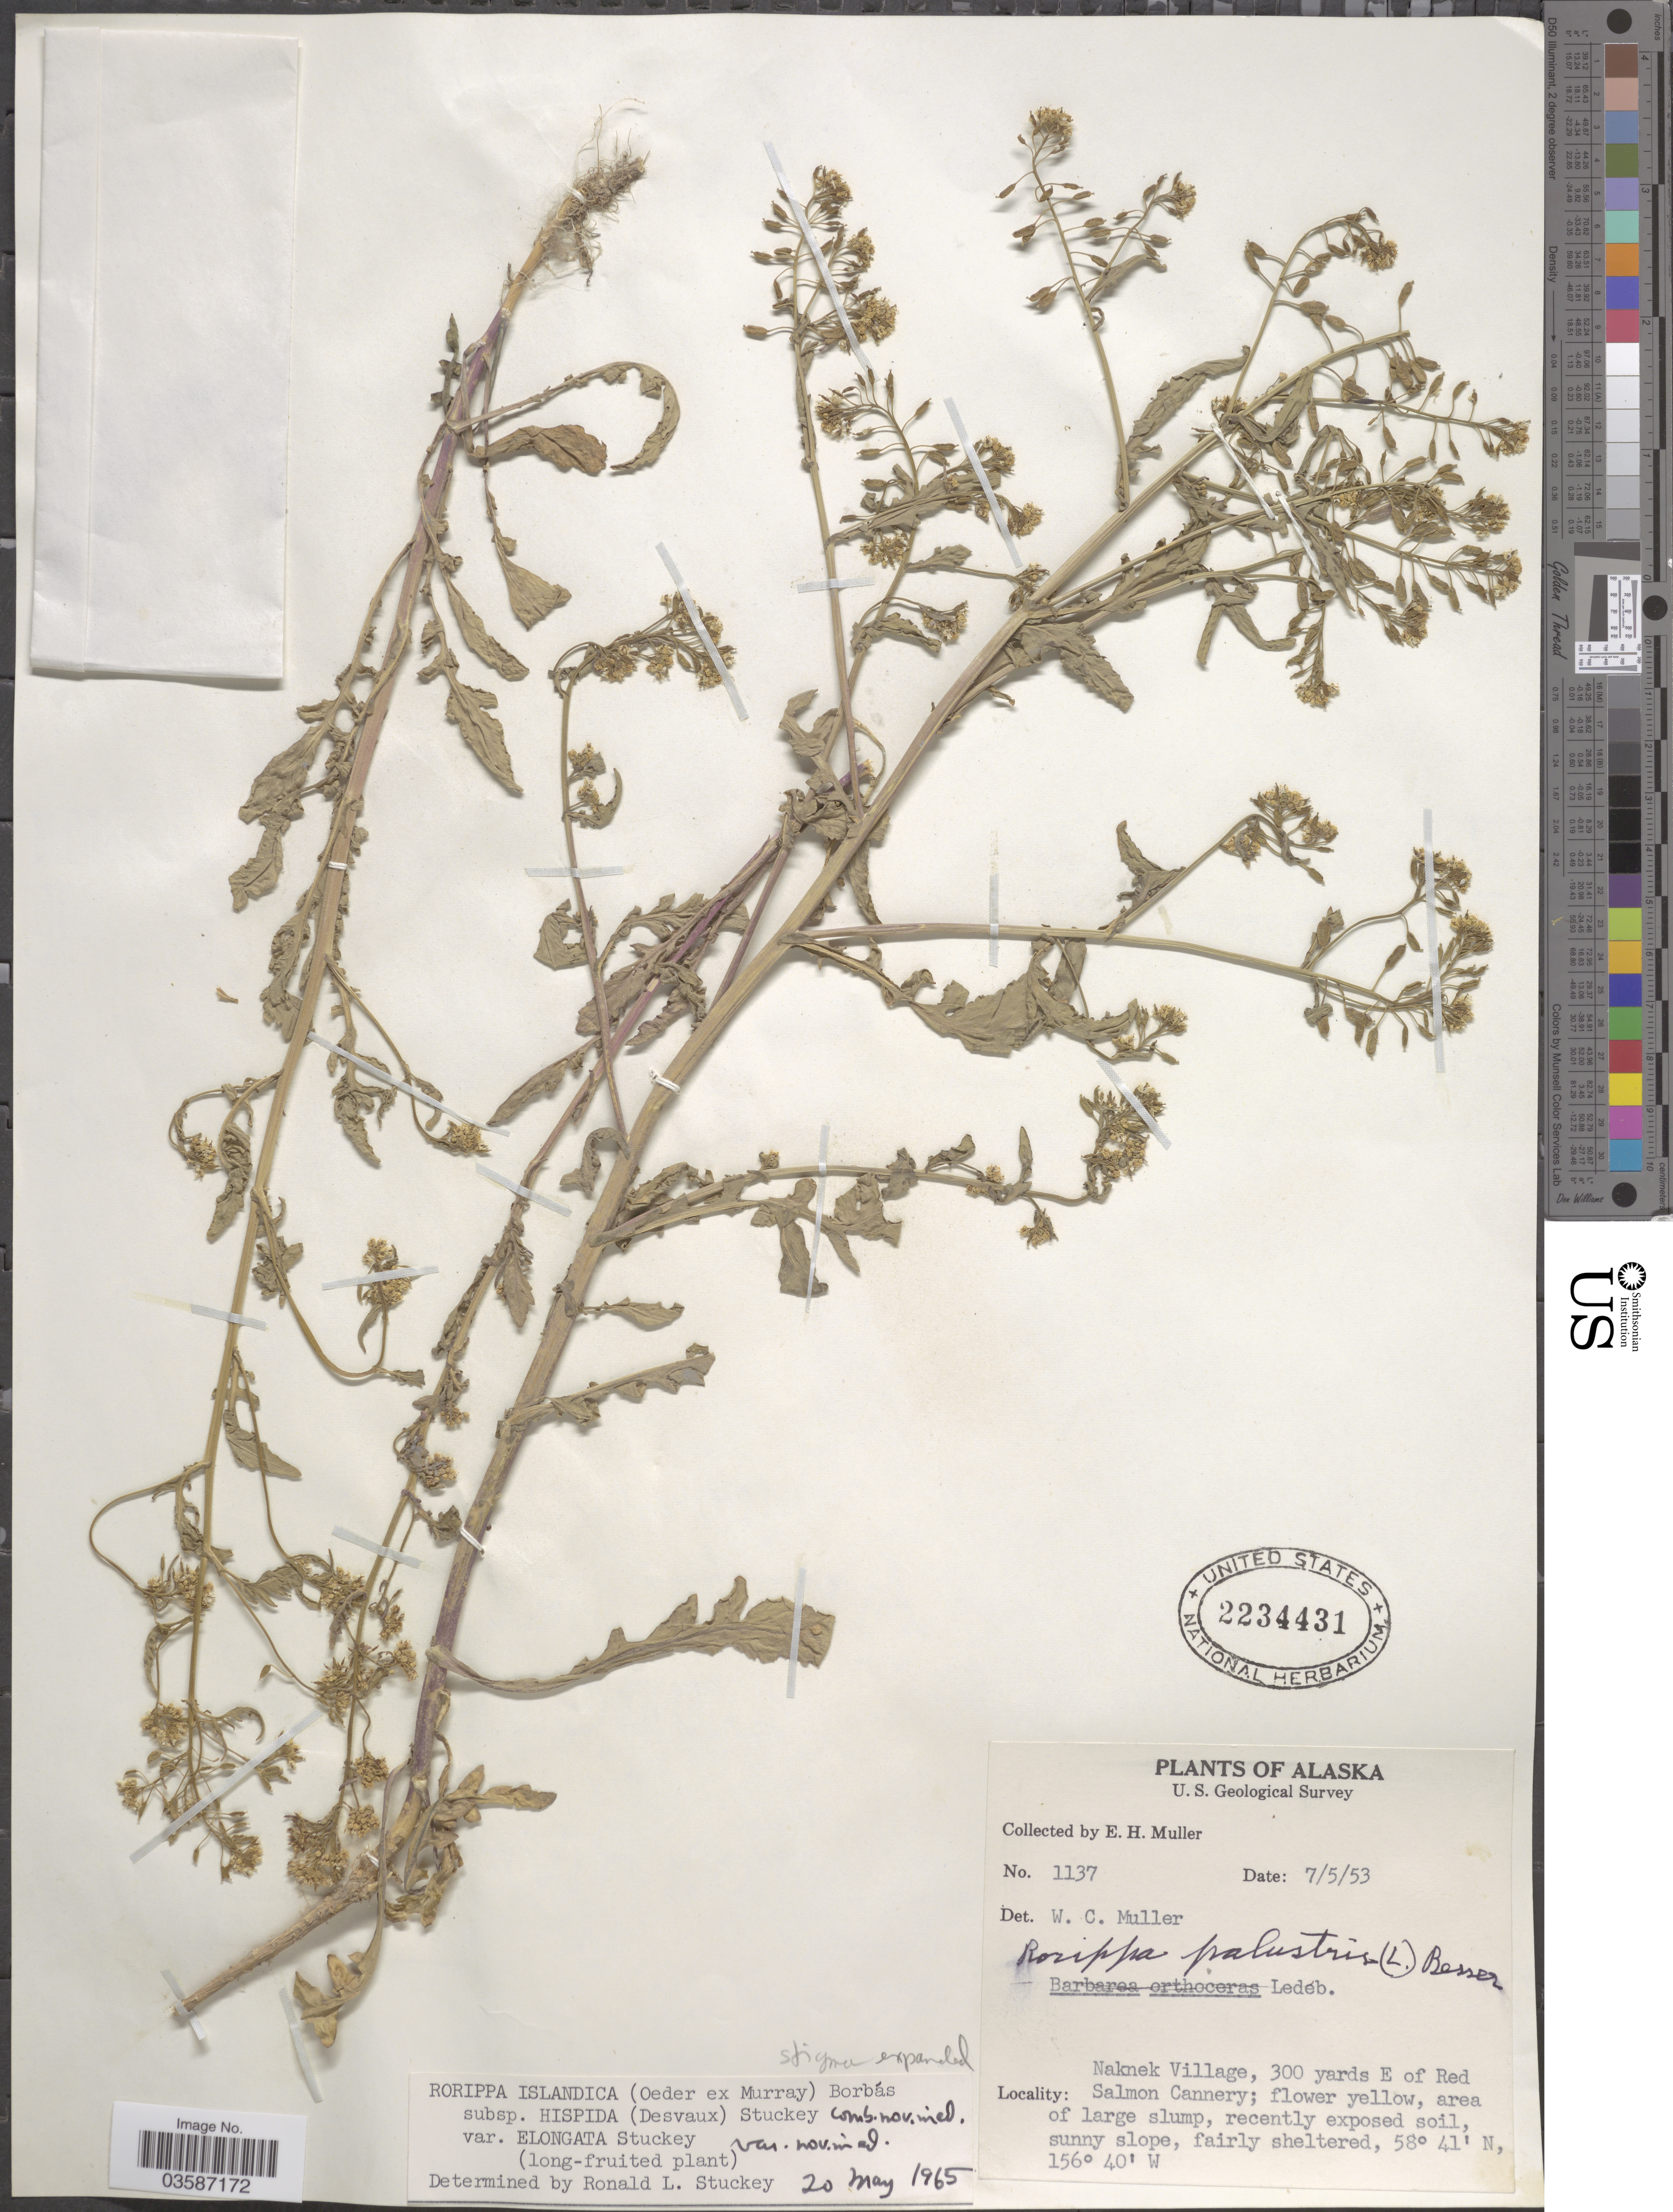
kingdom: Plantae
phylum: Tracheophyta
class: Magnoliopsida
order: Brassicales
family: Brassicaceae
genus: Rorippa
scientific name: Rorippa islandica var. elongata Stuckey var. nov. ined.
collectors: E. H. Muller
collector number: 1137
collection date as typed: Transcribed d/m/y: 5/7/53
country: United States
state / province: Alaska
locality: Naknek Village, 300 yards E of Red Salmon Cannery.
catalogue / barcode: US 2234431